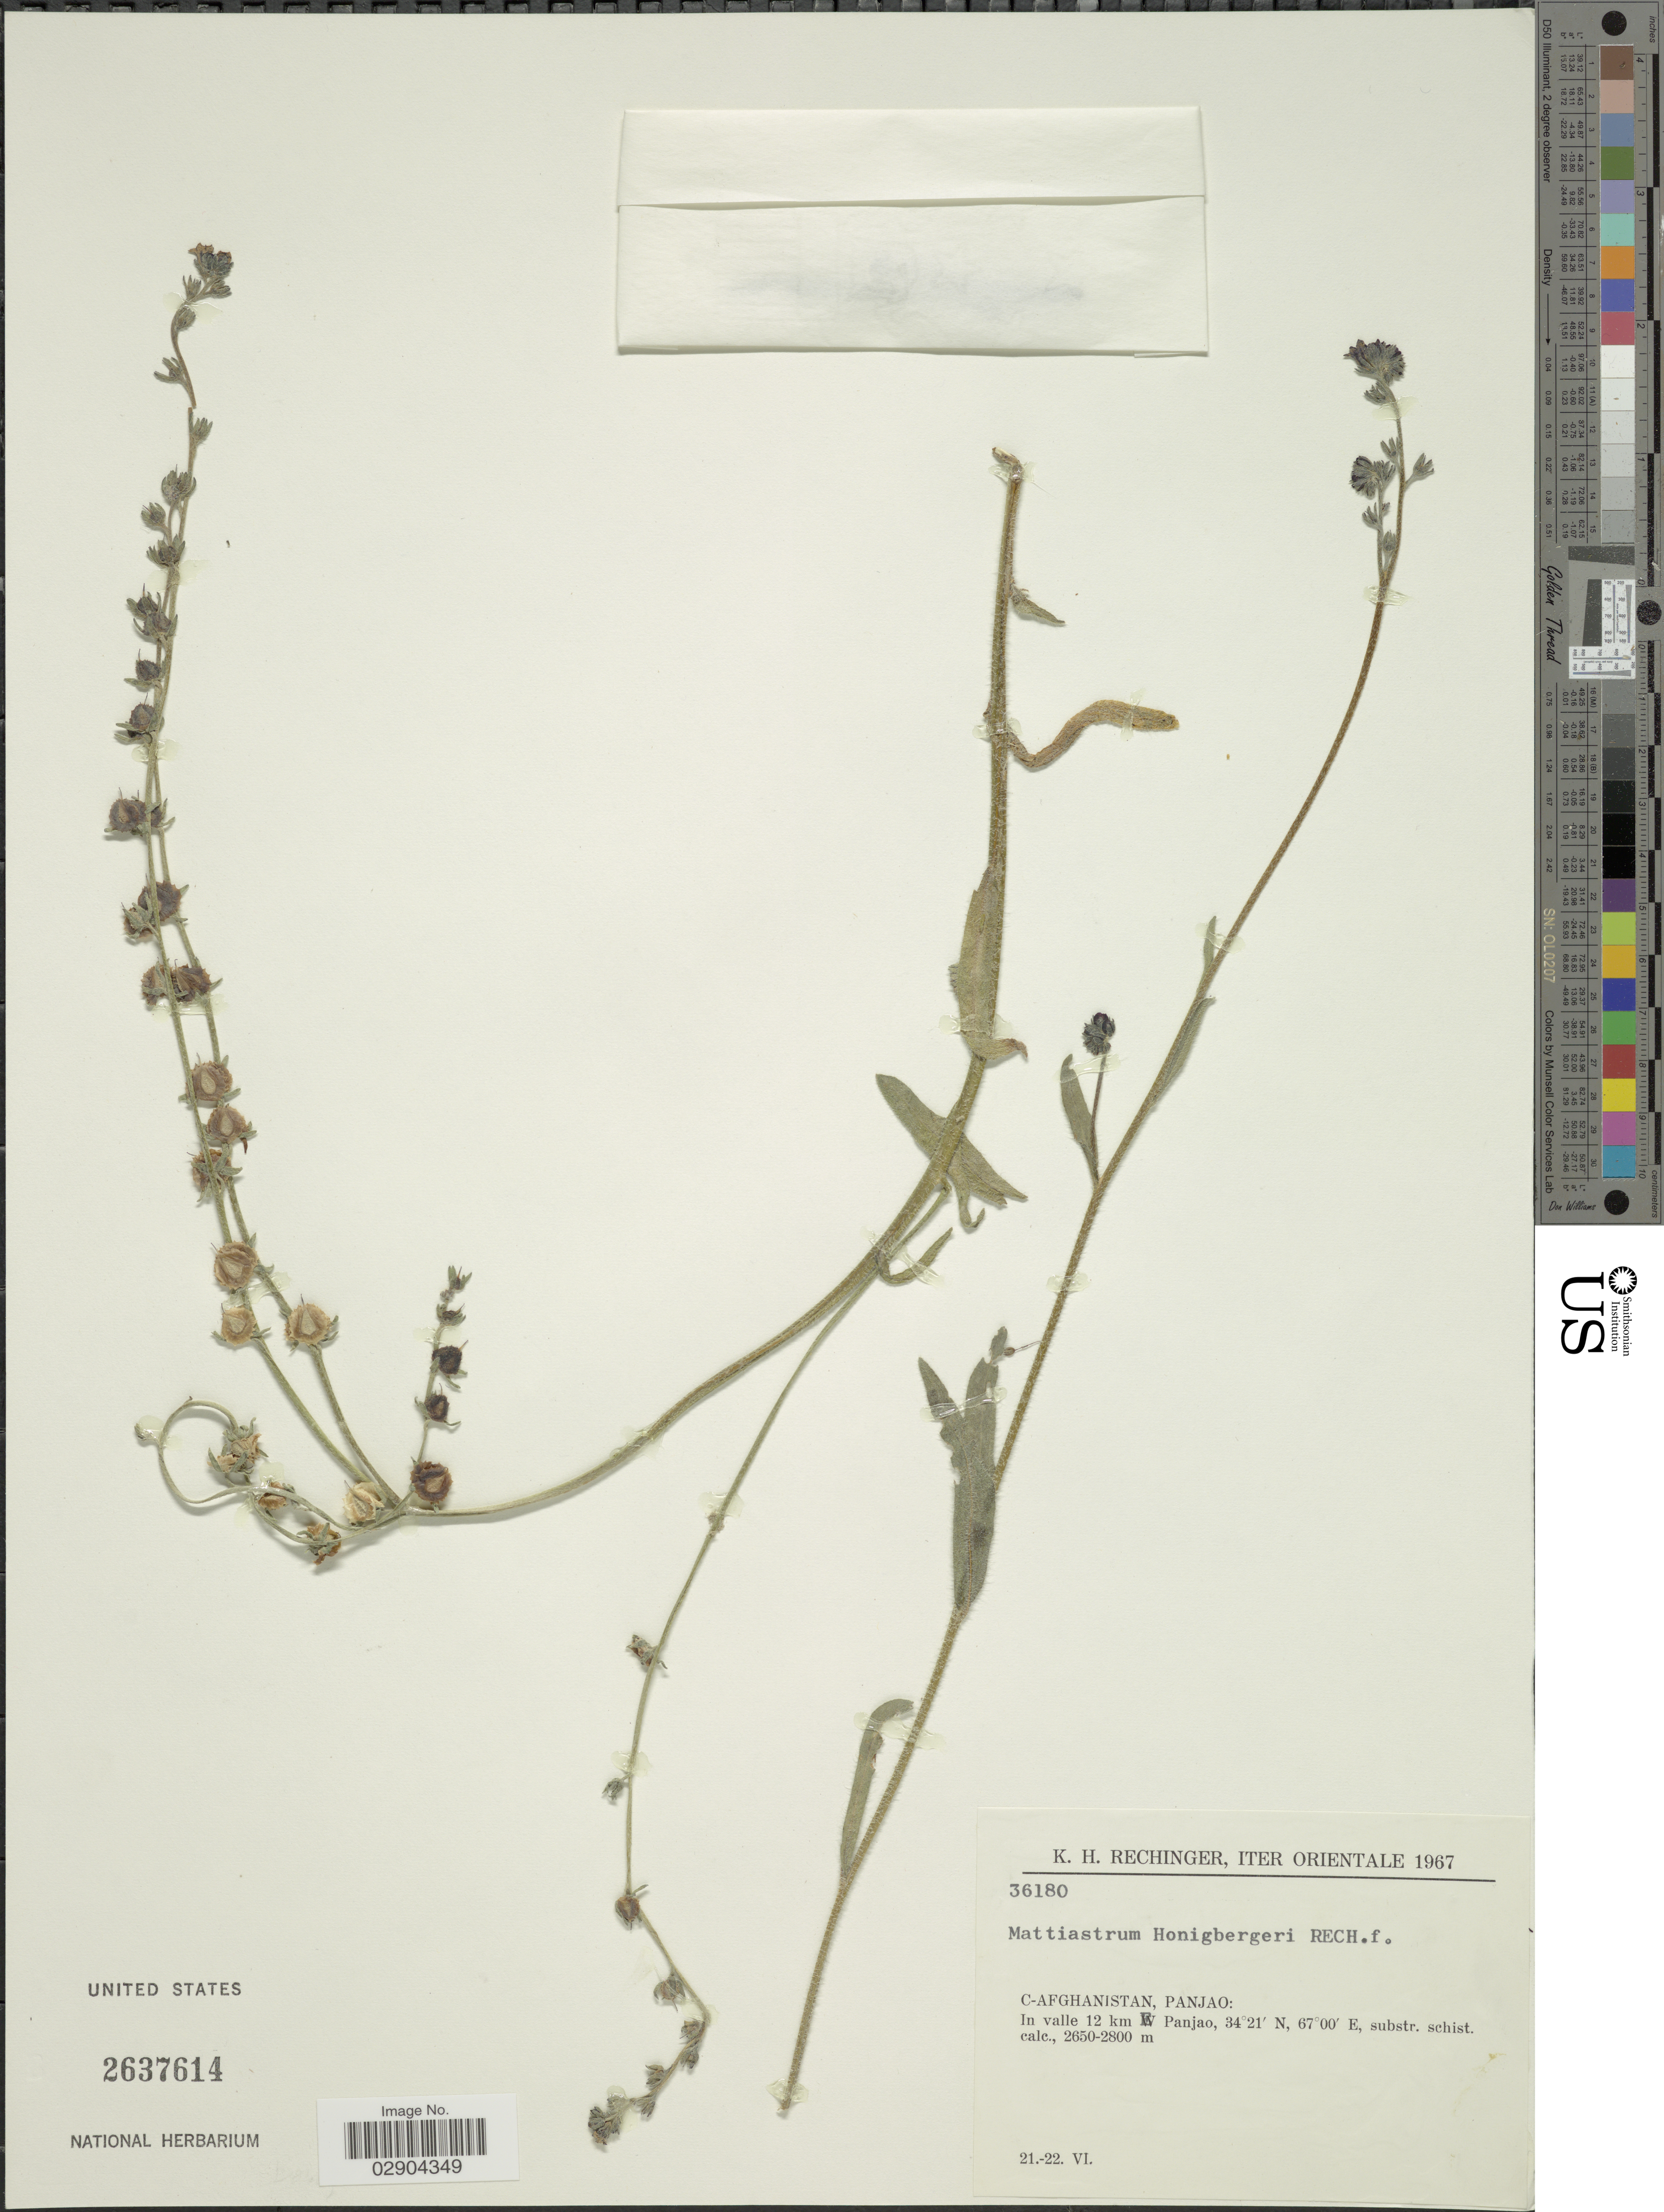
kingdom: Plantae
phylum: Tracheophyta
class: Magnoliopsida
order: Boraginales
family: Boraginaceae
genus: Mattiastrum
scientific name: Mattiastrum asperum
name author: (Stocks) Brand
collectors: K. H. Rechinger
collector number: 36180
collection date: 1967-06-21/1967-06-22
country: Afghanistan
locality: C-Afghanistan, Panjao: In valle 12 km E Panjao.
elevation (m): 2650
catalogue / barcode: US 2637614